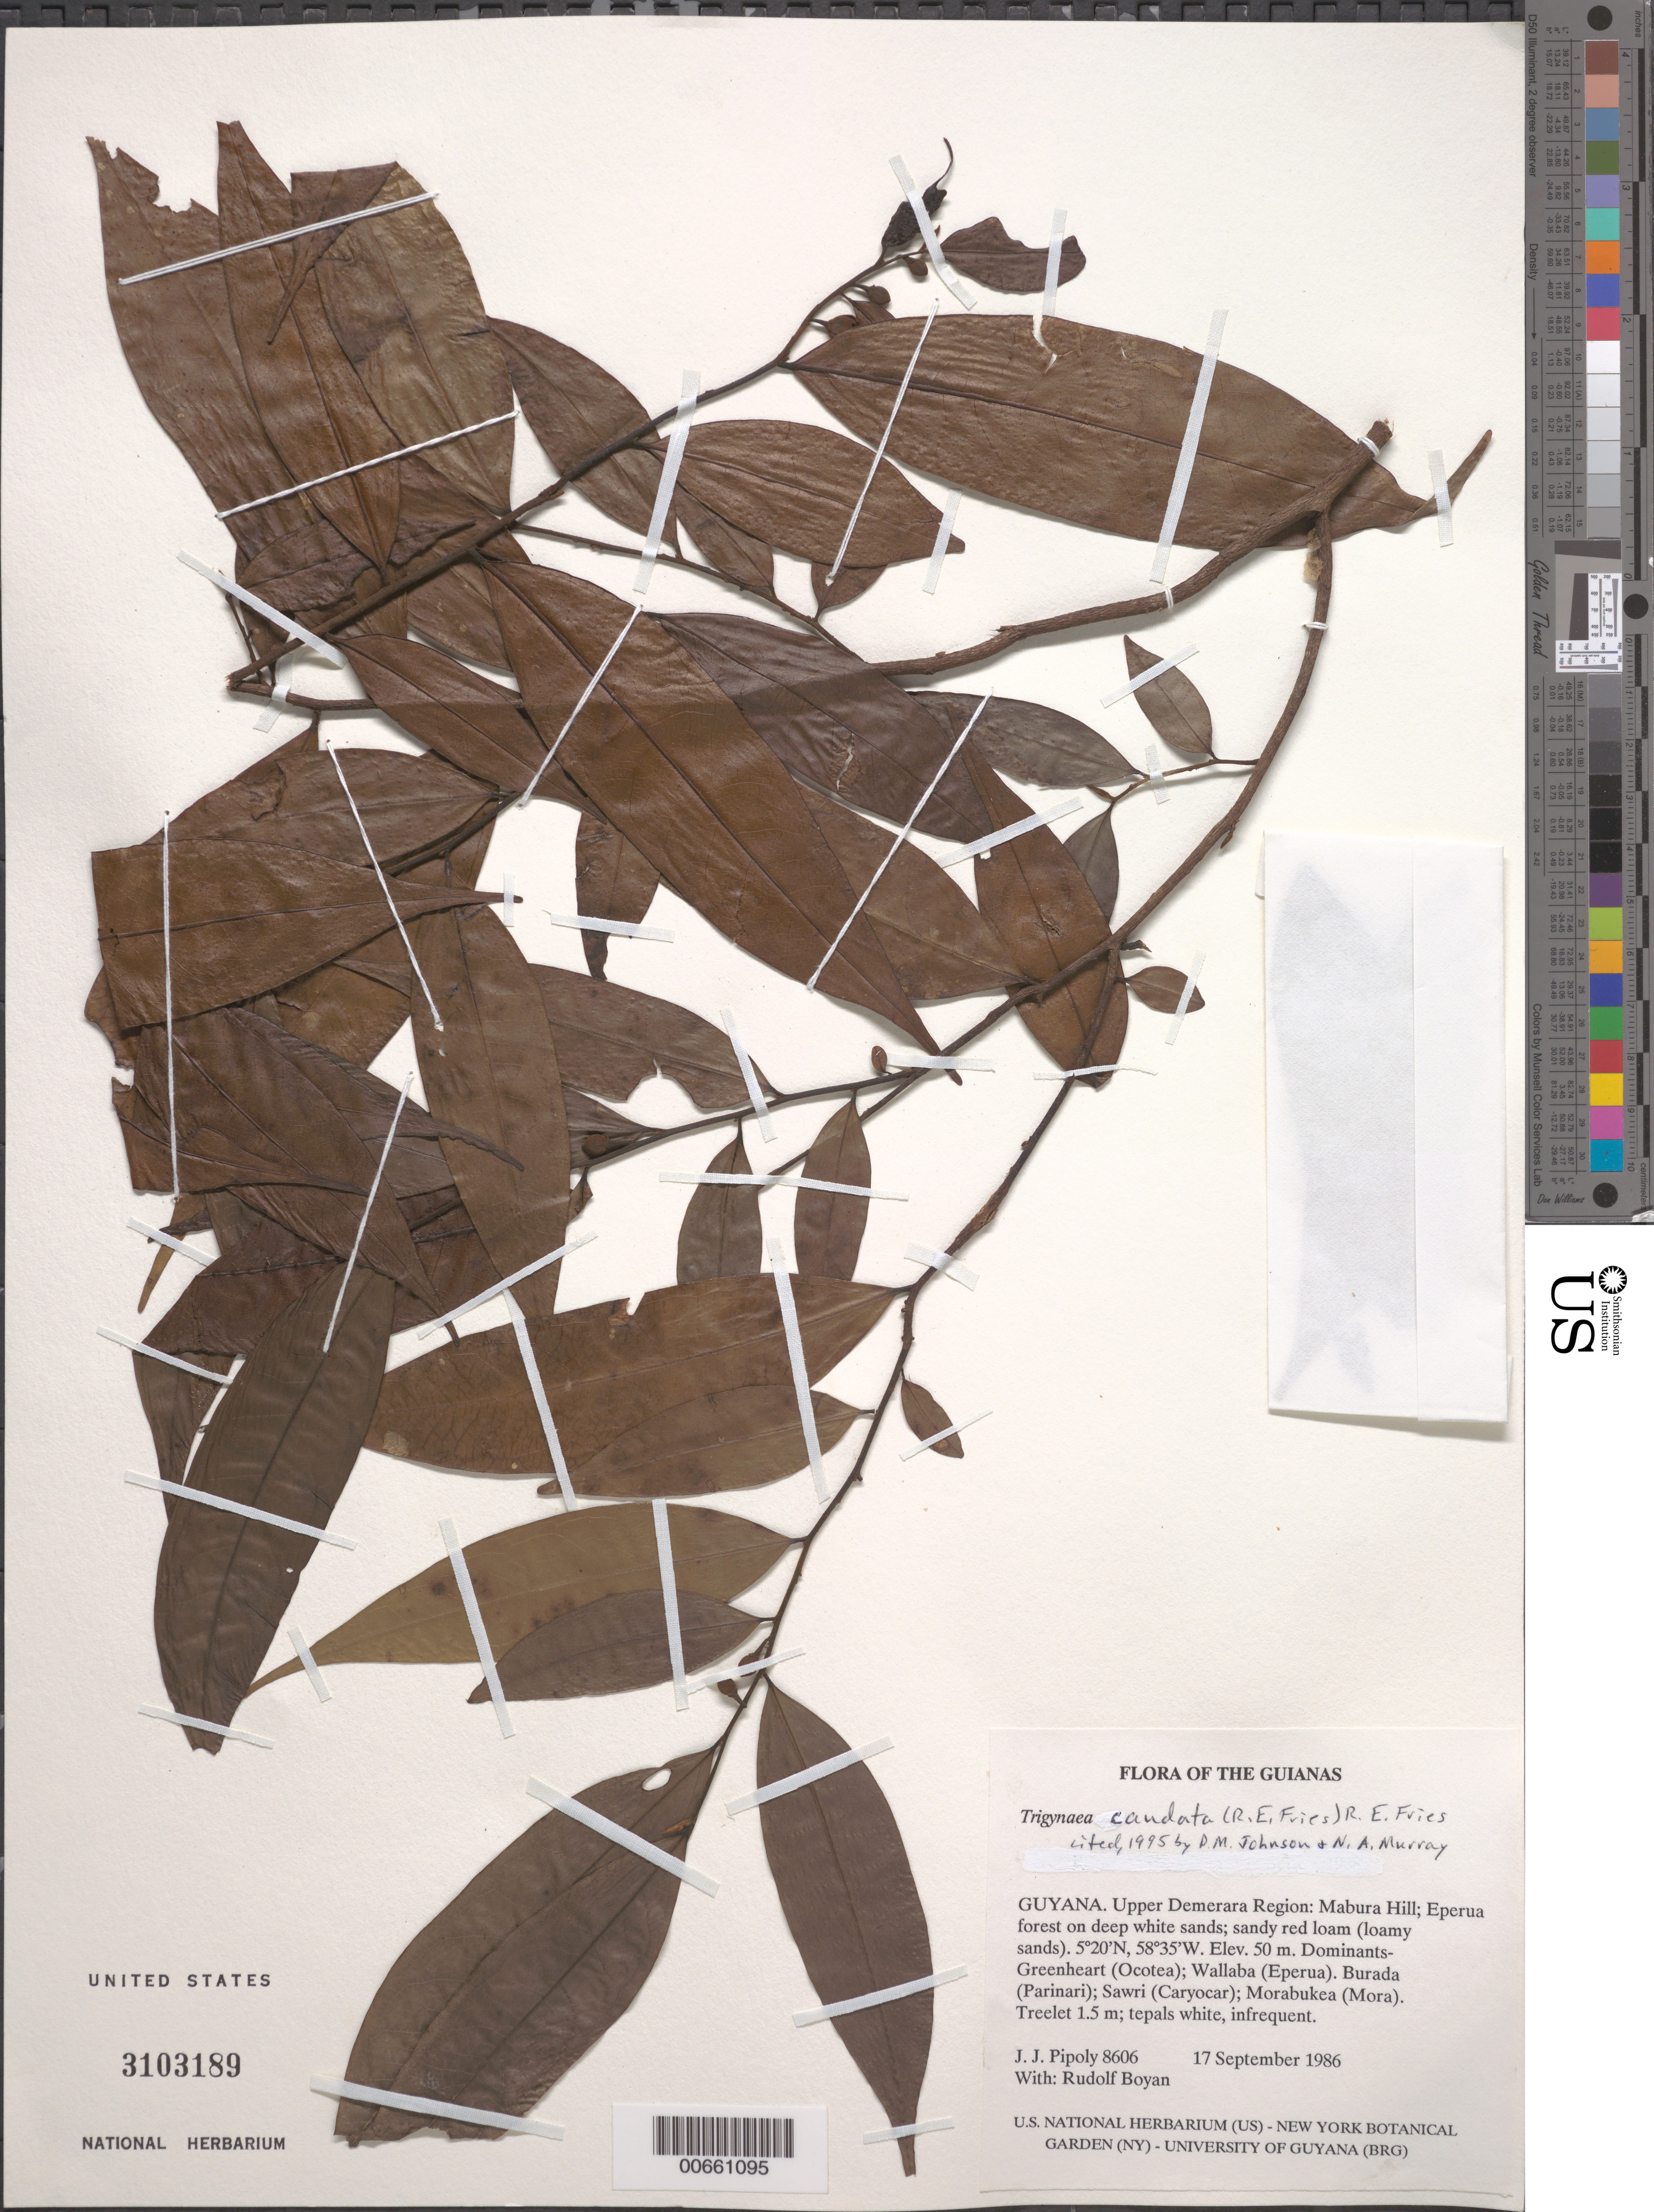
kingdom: Plantae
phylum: Tracheophyta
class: Magnoliopsida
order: Magnoliales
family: Annonaceae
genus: Trigynaea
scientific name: Trigynaea caudata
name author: (R.E. Fr.) R.E. Fr.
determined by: Johnson, D. M.; Murray, N. A.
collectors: J. J. Pipoly & R. Boyan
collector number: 8606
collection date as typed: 17 September 1986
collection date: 1986-09-17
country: Guyana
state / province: U. Demerara-Berbice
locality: Mabura Hill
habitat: Eperua forest on deep white sands; sandy red loam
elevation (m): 50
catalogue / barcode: US 3103189